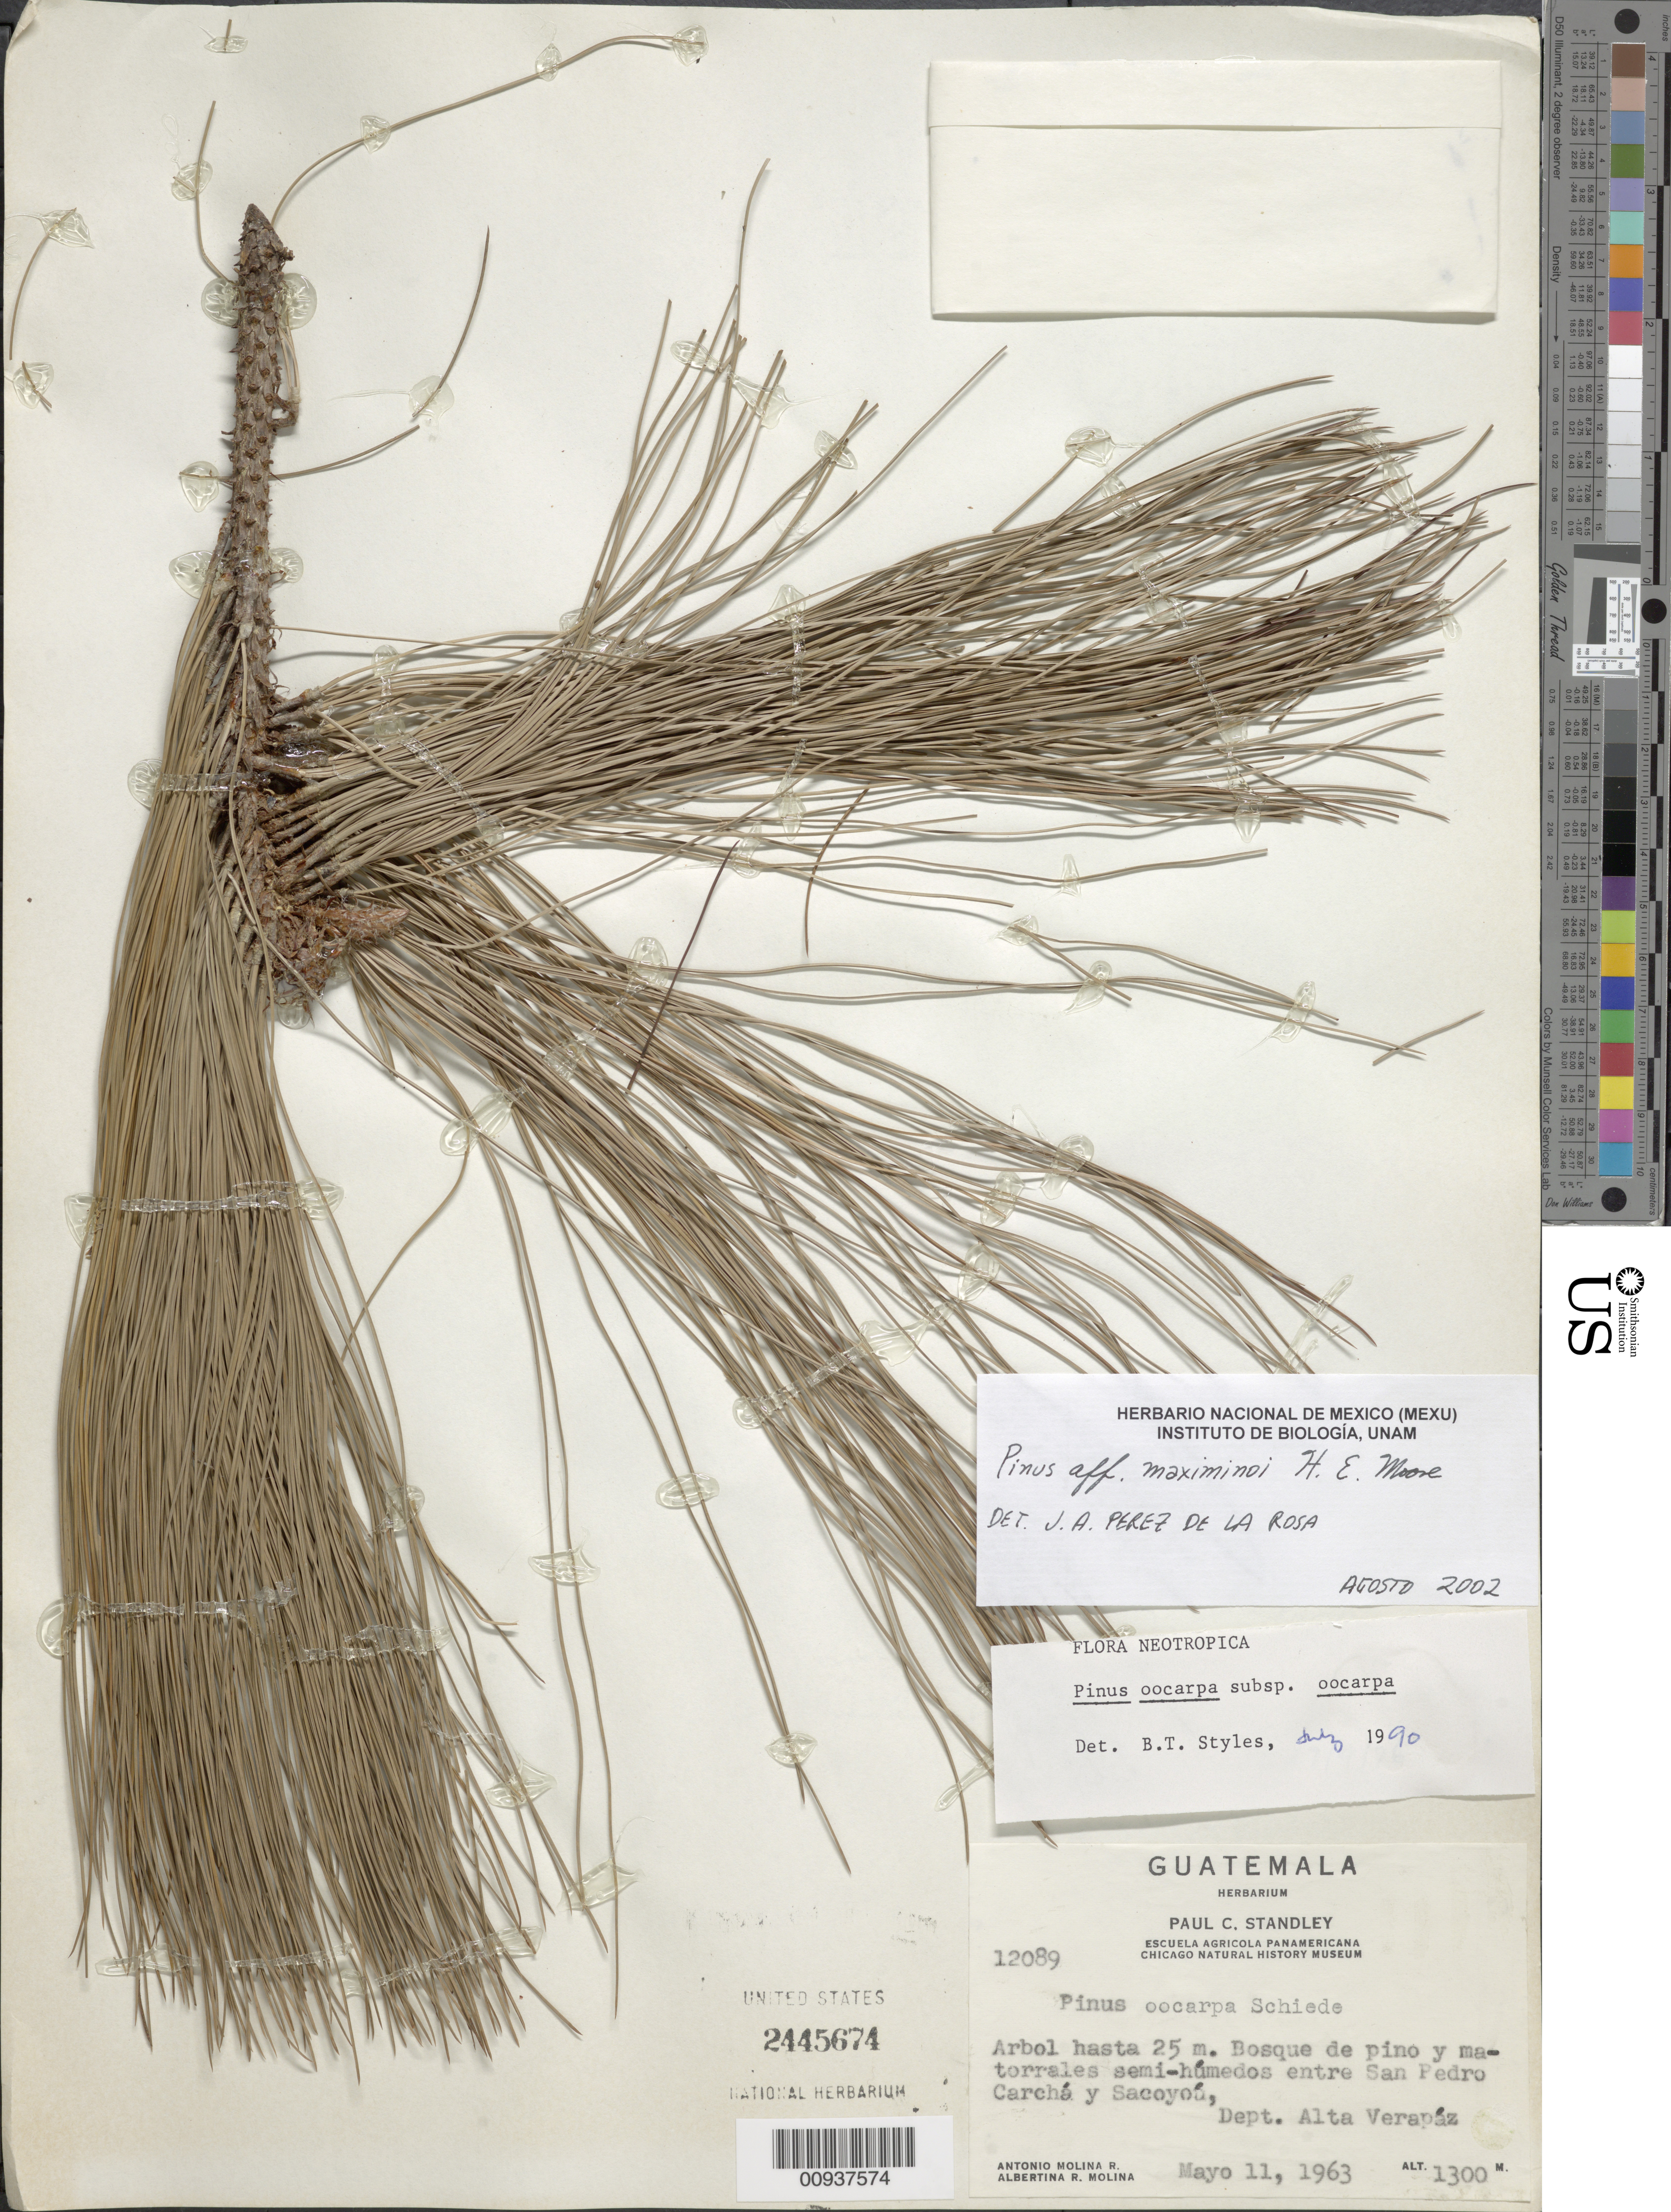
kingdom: Plantae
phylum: Tracheophyta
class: Pinopsida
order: Pinales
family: Pinaceae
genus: Pinus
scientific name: Pinus maximinoi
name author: H.E. Moore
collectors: A. Molina R. & A. R. Molina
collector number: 12089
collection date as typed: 11 May 1963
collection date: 1963-05-11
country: Guatemala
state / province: Alta Verapaz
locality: Entre San Pedro Carchá y Sacoyoú.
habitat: Bosque de pino y matorrales semi-húmedos.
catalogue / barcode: US 2445674